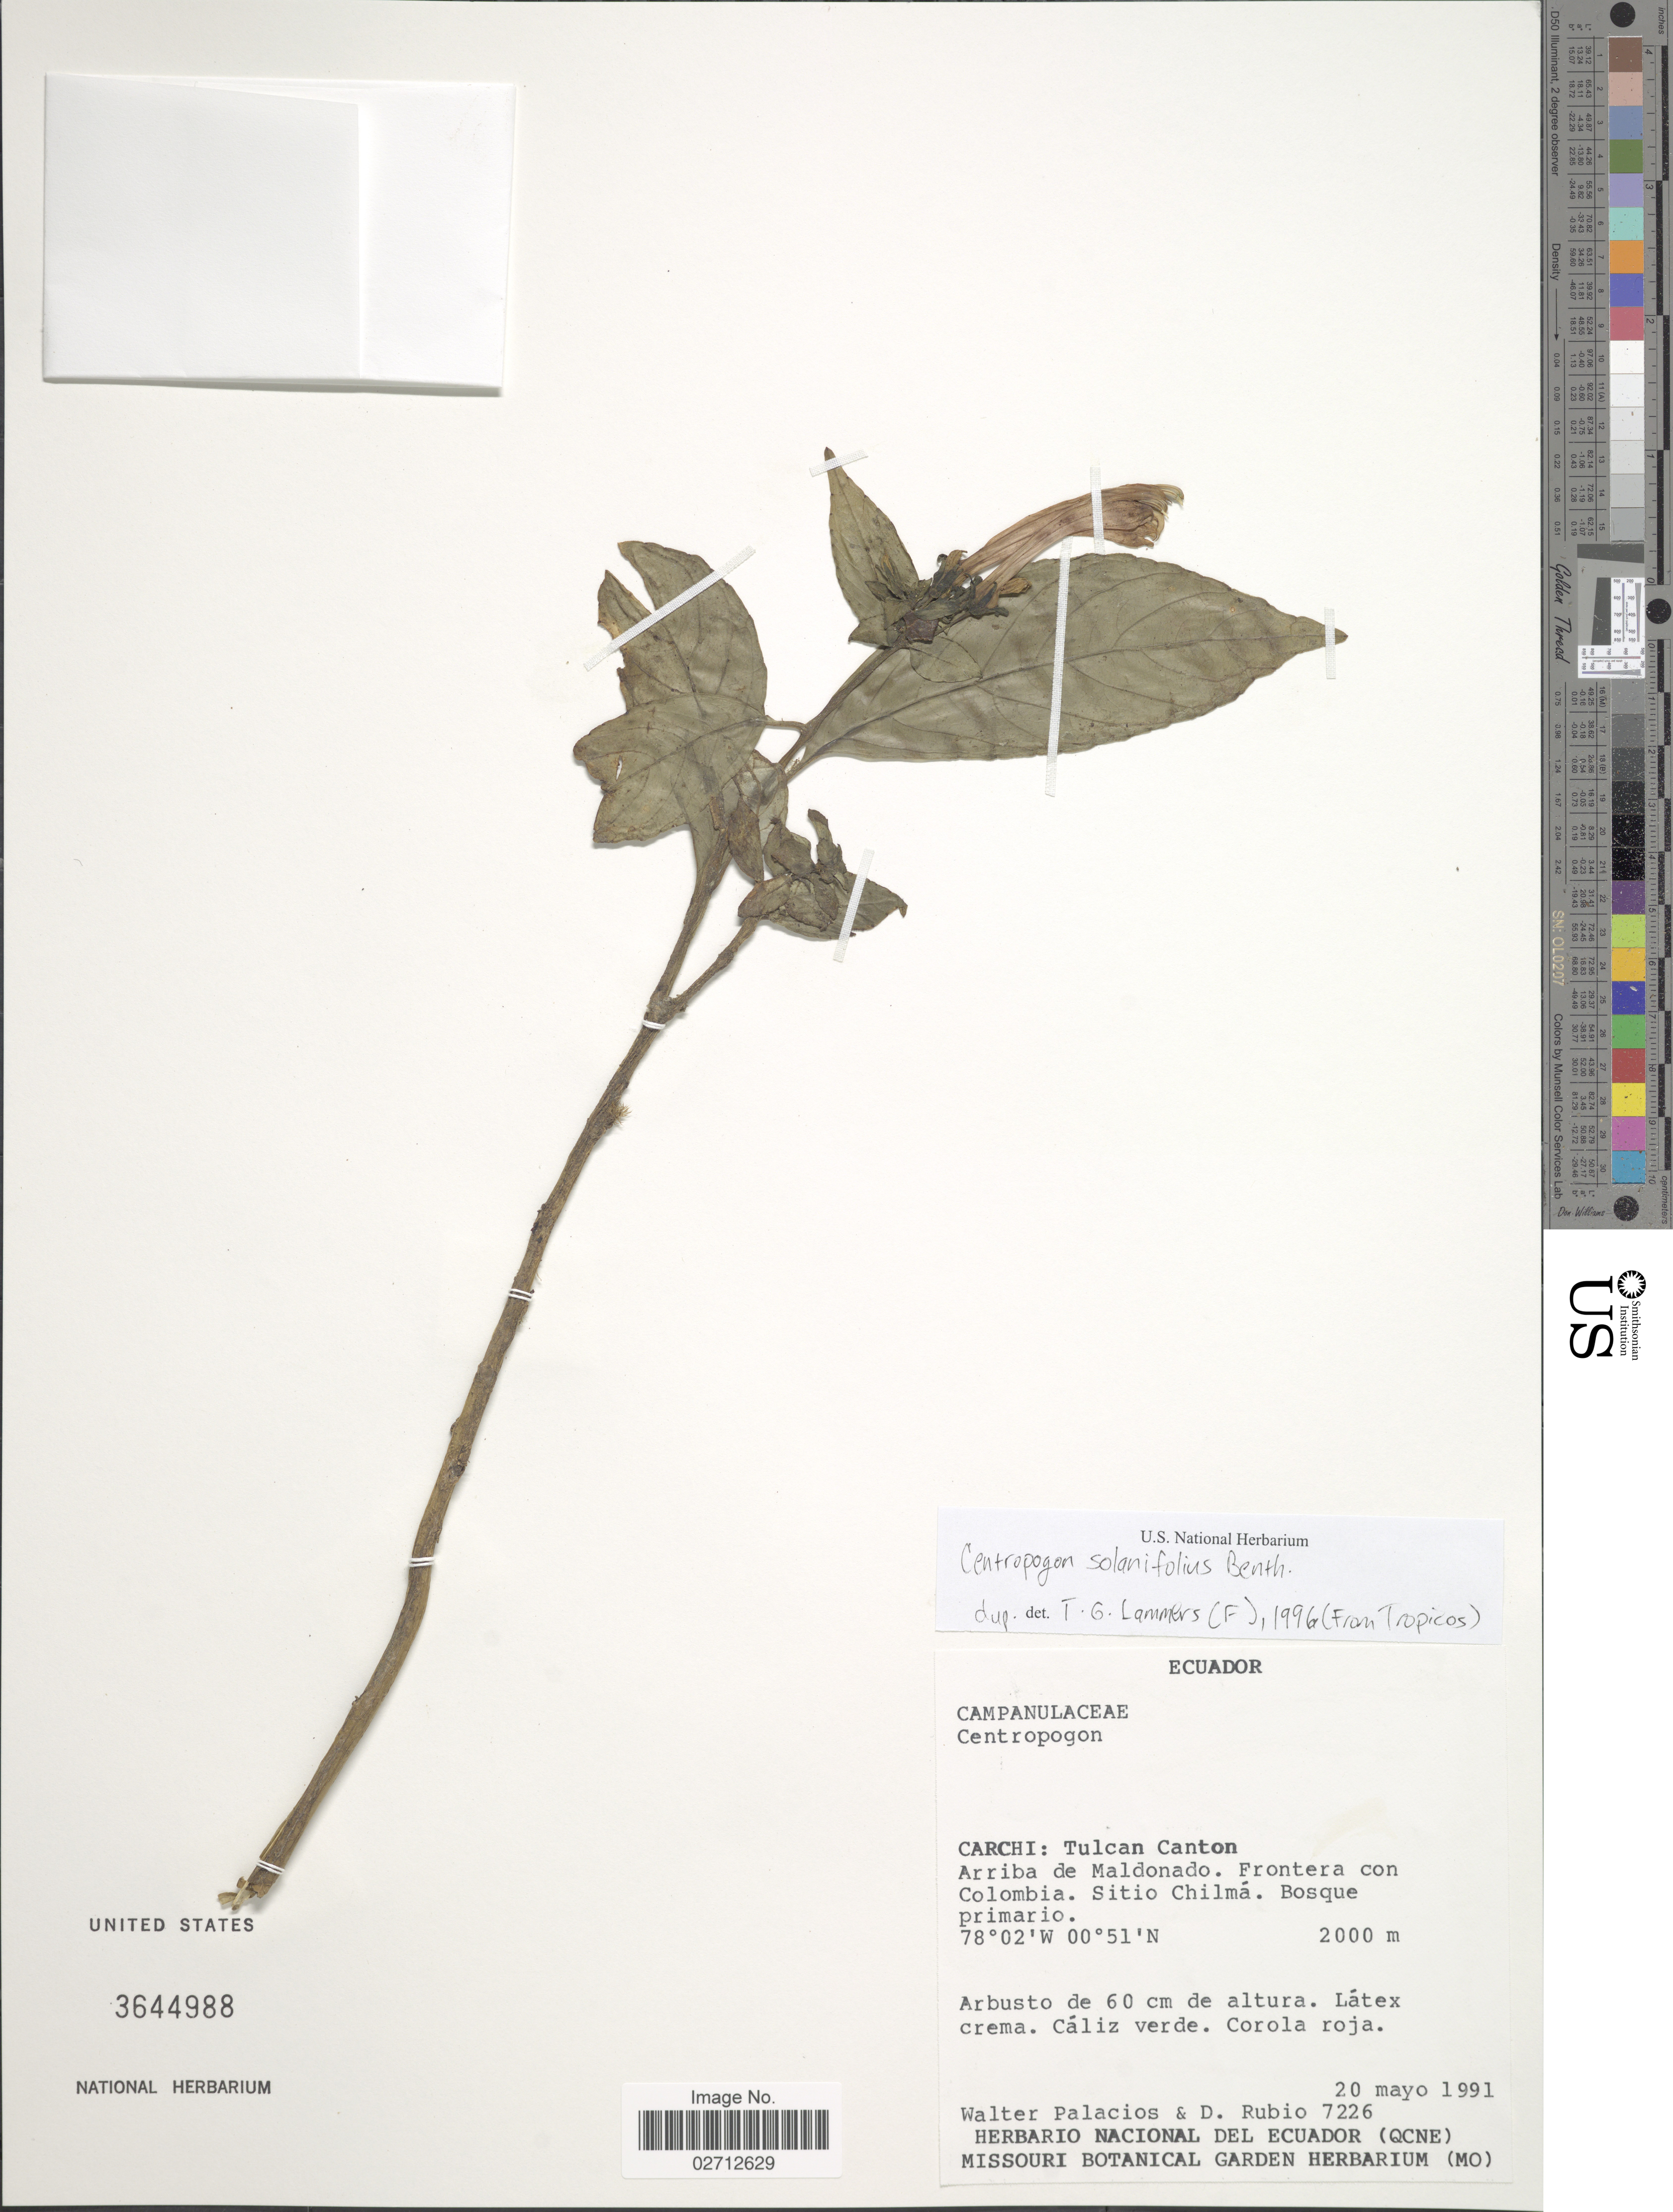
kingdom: Plantae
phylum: Tracheophyta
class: Magnoliopsida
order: Asterales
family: Campanulaceae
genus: Centropogon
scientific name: Centropogon solanifolius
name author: Benth.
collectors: W. Palacios & D. Rubio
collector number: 7226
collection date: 1991-05-20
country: Ecuador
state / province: Carchi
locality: Tulcan Canton, Arriba de Maldonado. Frontera con Colombia. Sitio Chilmá. Bosque primario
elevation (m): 2000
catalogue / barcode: US 3644988